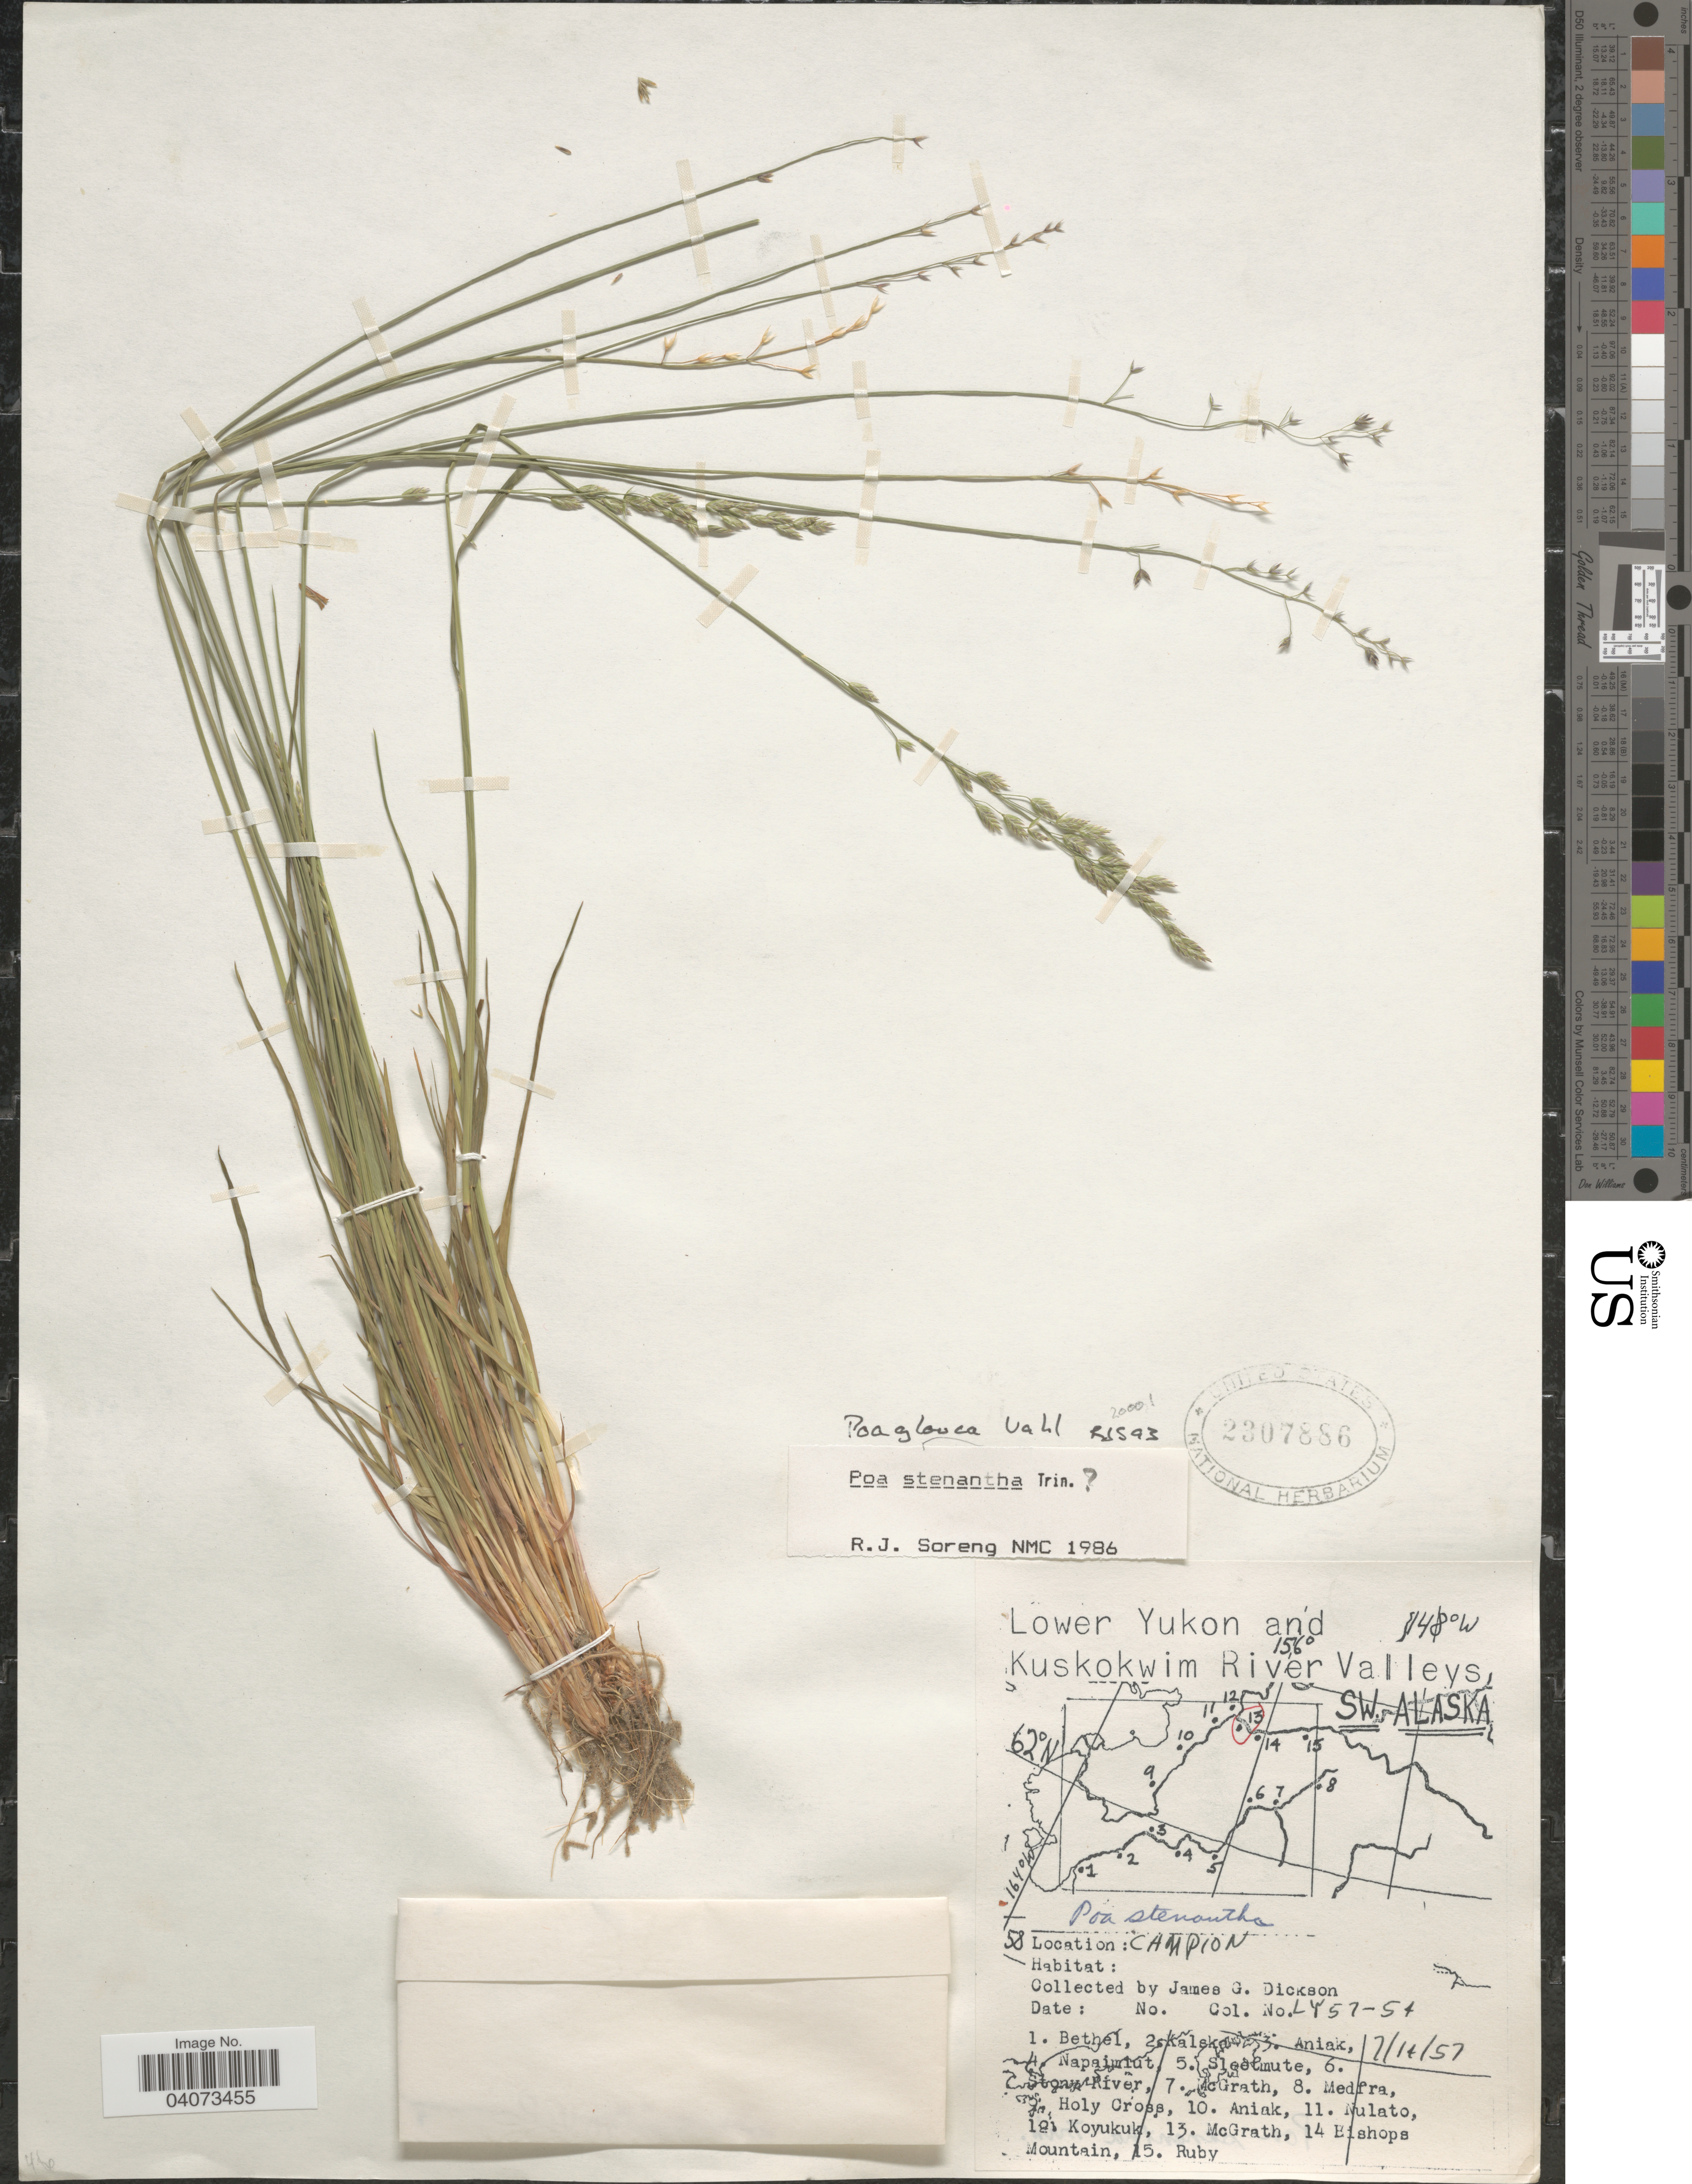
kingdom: Plantae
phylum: Tracheophyta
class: Liliopsida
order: Poales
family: Poaceae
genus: Poa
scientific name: Poa glauca fo. rotundata ined.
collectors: J. Dickson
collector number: LY57-54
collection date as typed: Transcribed d/m/y: 14/7/57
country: United States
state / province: Alaska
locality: Lower Yukon and Kuskokwim River Valleys, SW Alaska. Campion.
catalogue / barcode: US 2307886